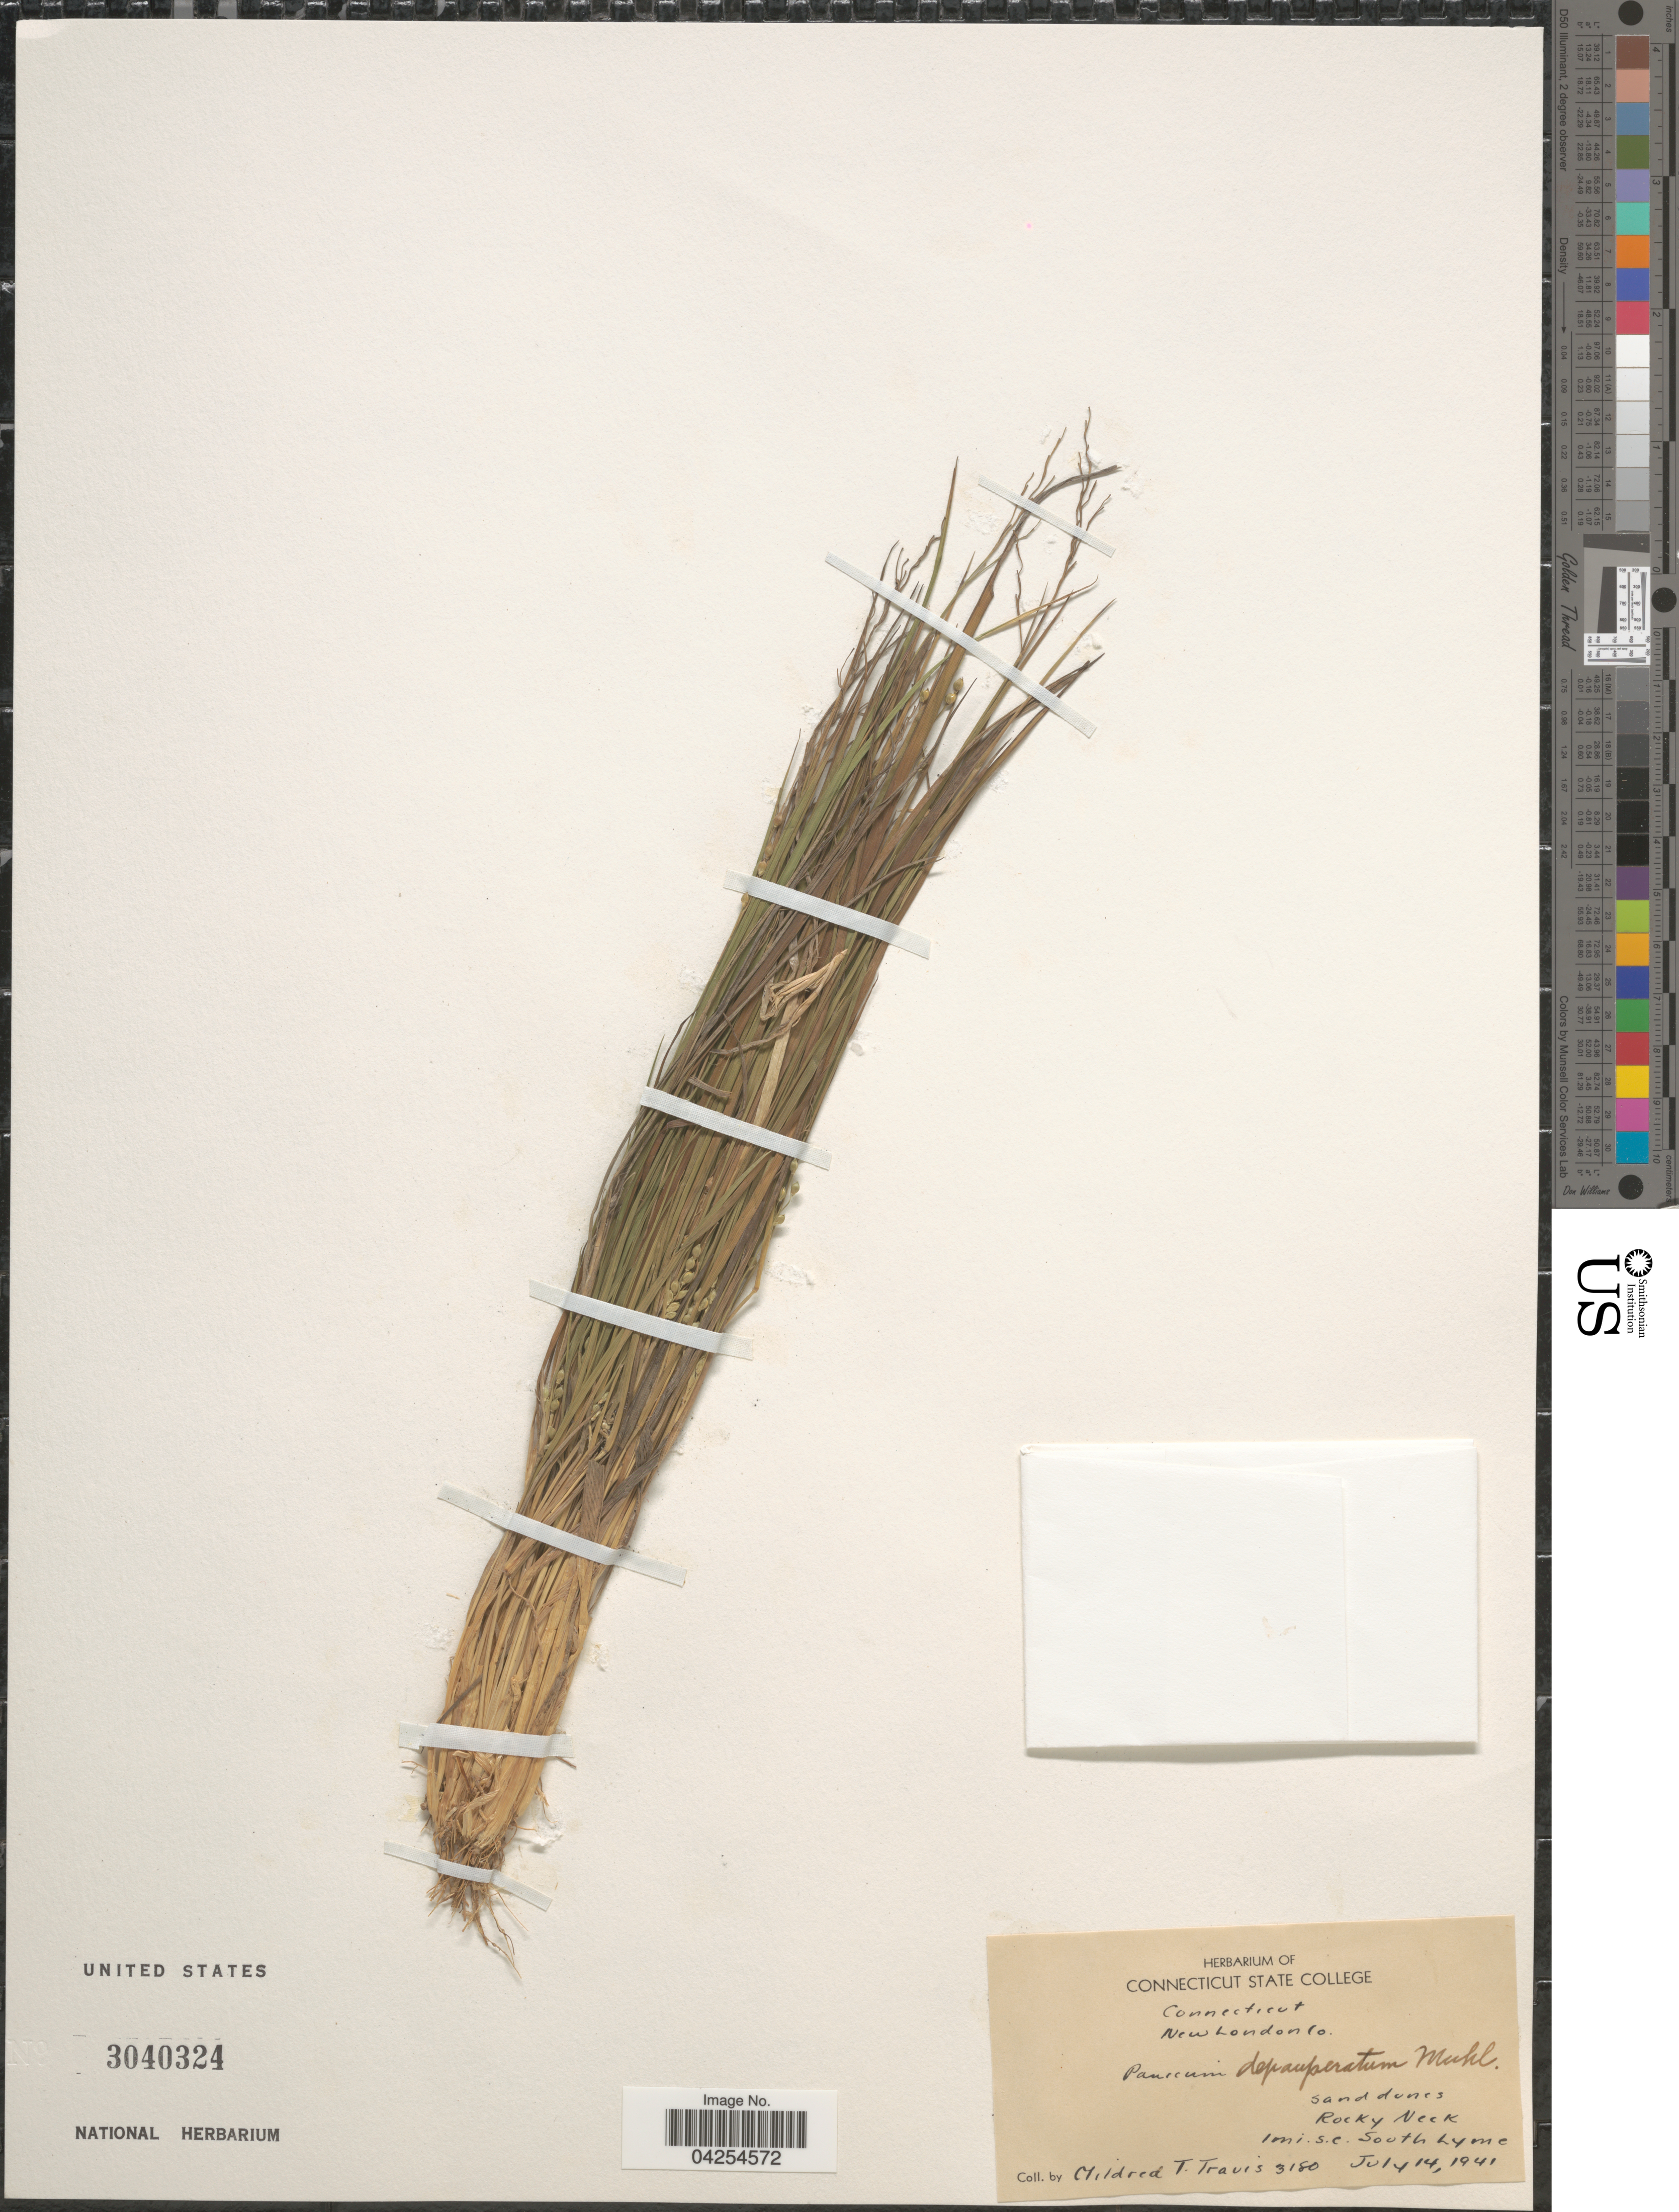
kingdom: Plantae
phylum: Tracheophyta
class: Liliopsida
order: Poales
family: Poaceae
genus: Dichanthelium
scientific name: Dichanthelium depauperatum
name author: (Muhl.) Gould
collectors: M. Travis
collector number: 3180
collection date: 1941-07-14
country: United States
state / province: Connecticut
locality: New London Co. Rocky Neck. 1 mi. s.e. South Lyme.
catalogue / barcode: US 3040324